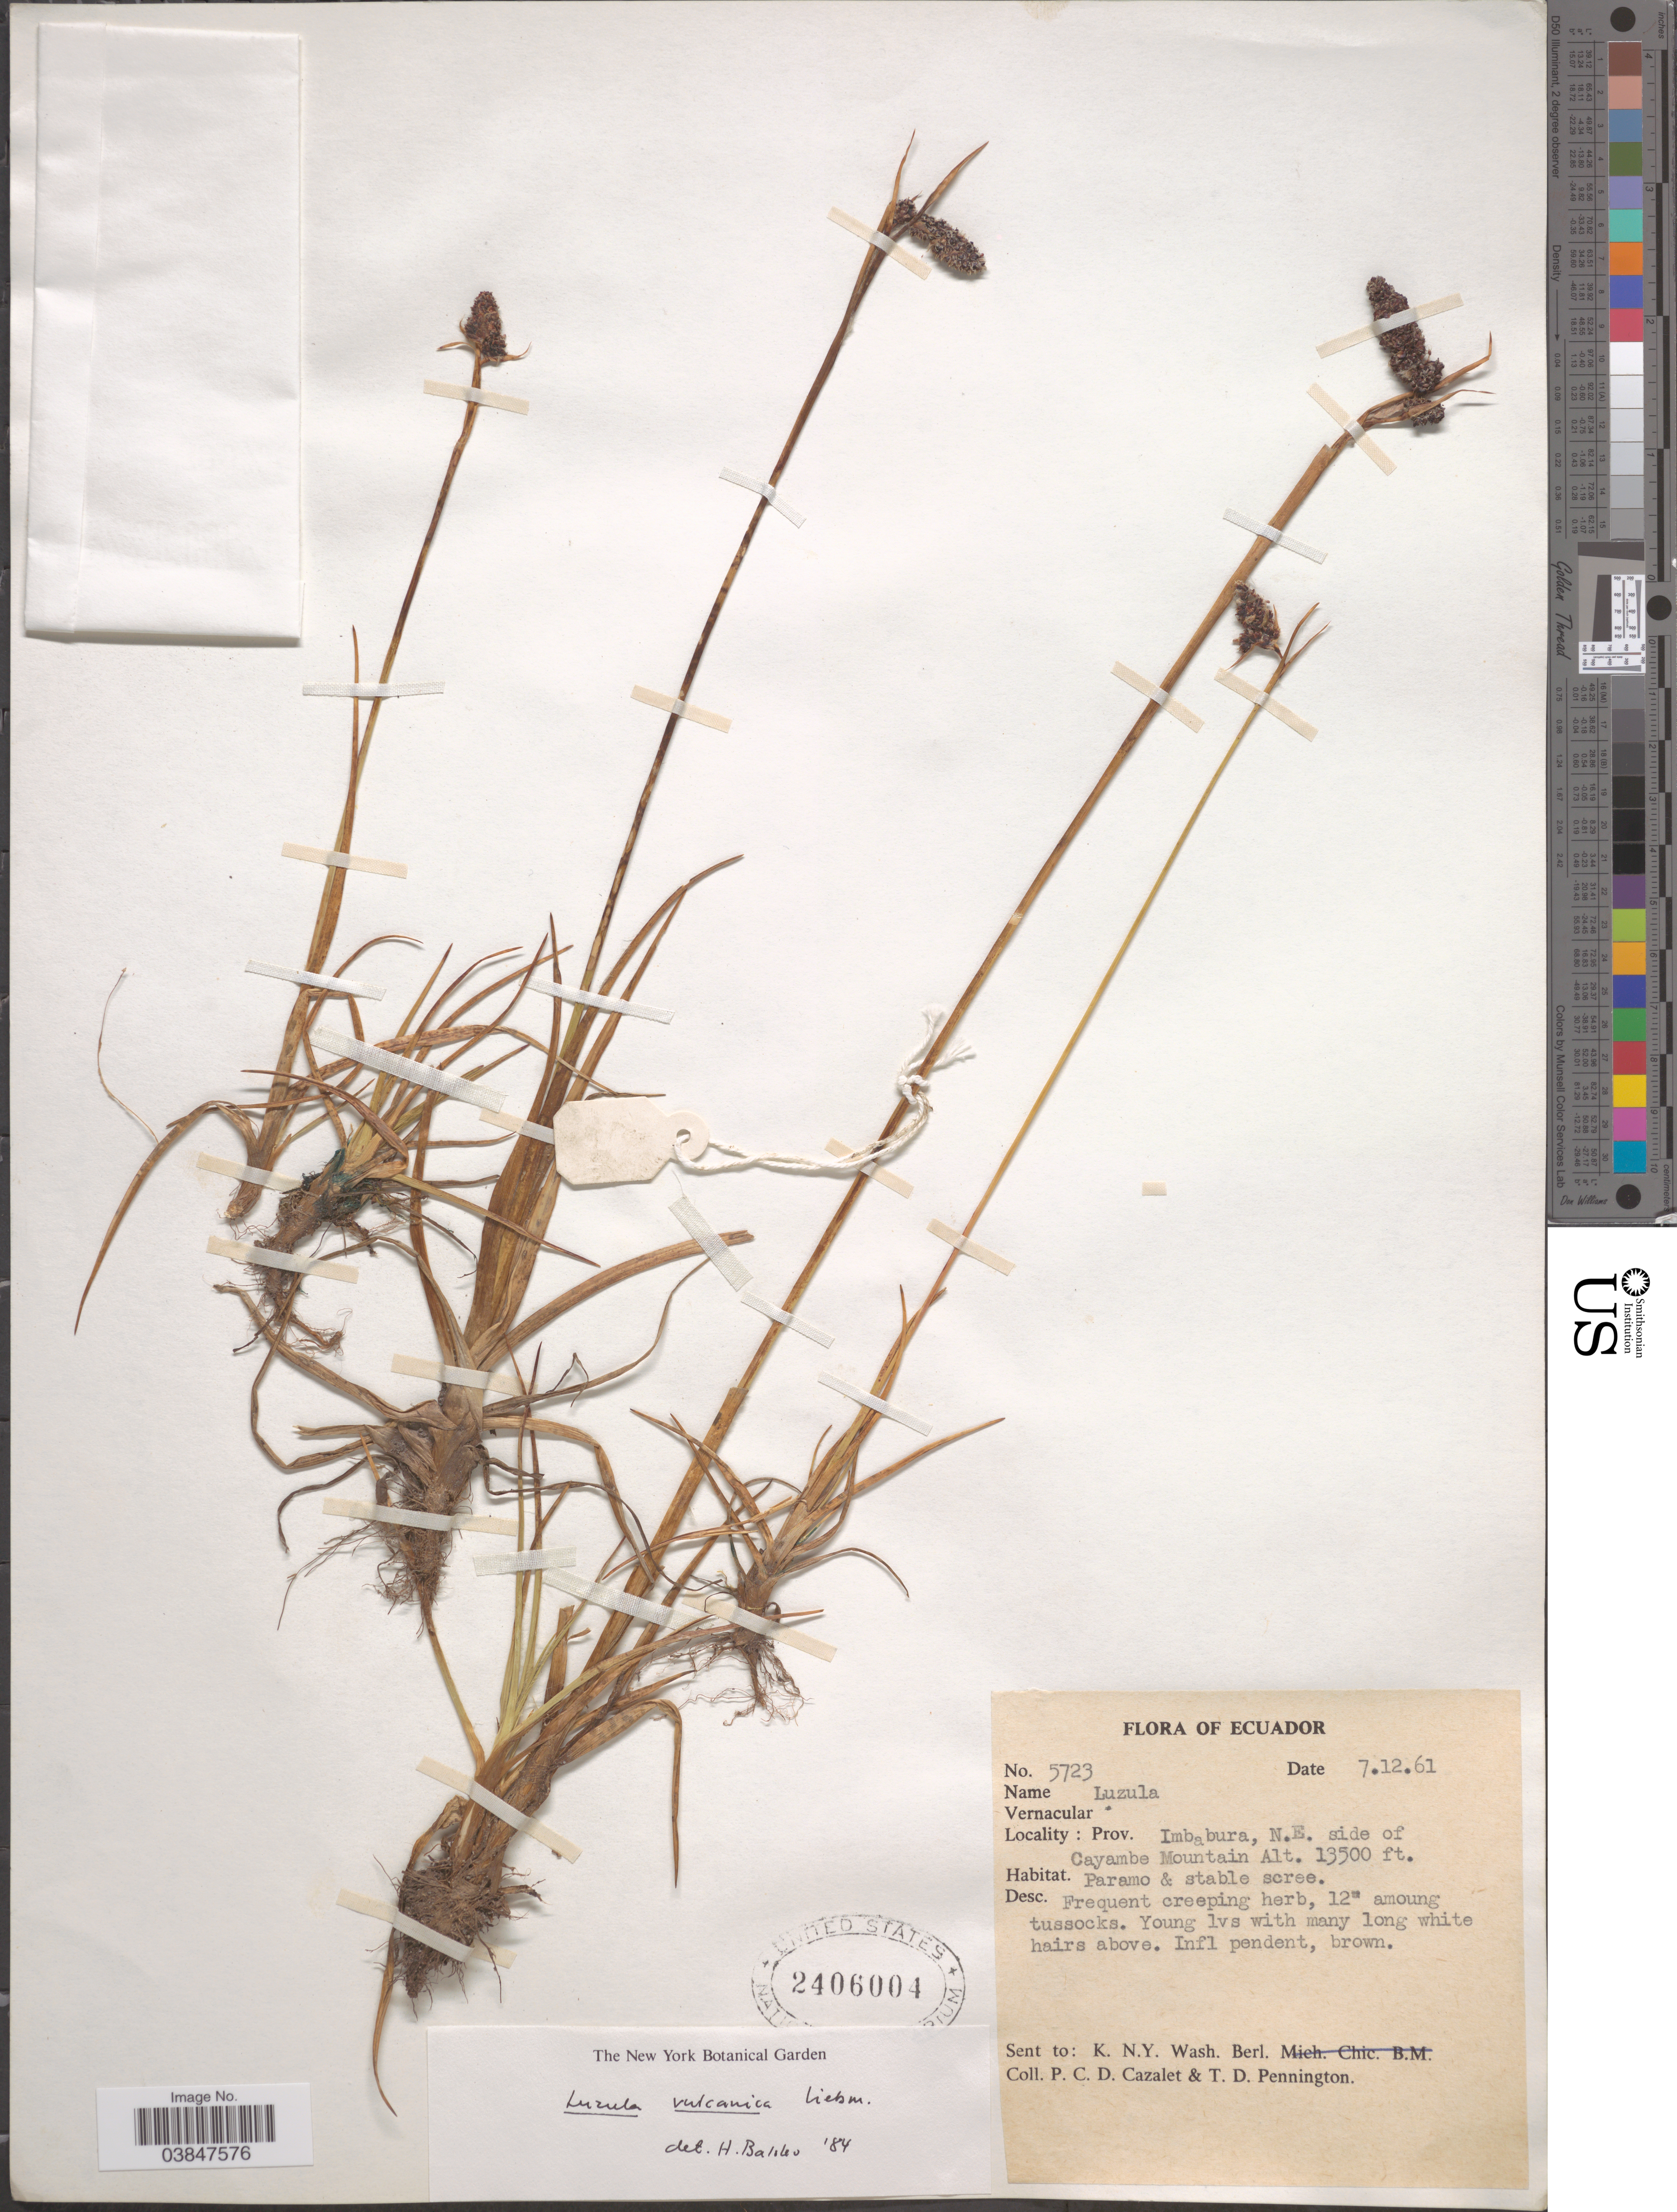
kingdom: Plantae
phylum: Tracheophyta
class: Liliopsida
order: Poales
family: Juncaceae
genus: Luzula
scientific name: Luzula vulcanica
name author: Liebm.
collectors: P. C. D. Cazalet & T. D. Pennington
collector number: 5723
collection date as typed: Transcribed d/m/y: 7/12/61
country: Ecuador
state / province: Imbabura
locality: N.E. side of Cayambe Mountain. Paramo.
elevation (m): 4115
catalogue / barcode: US 2406004